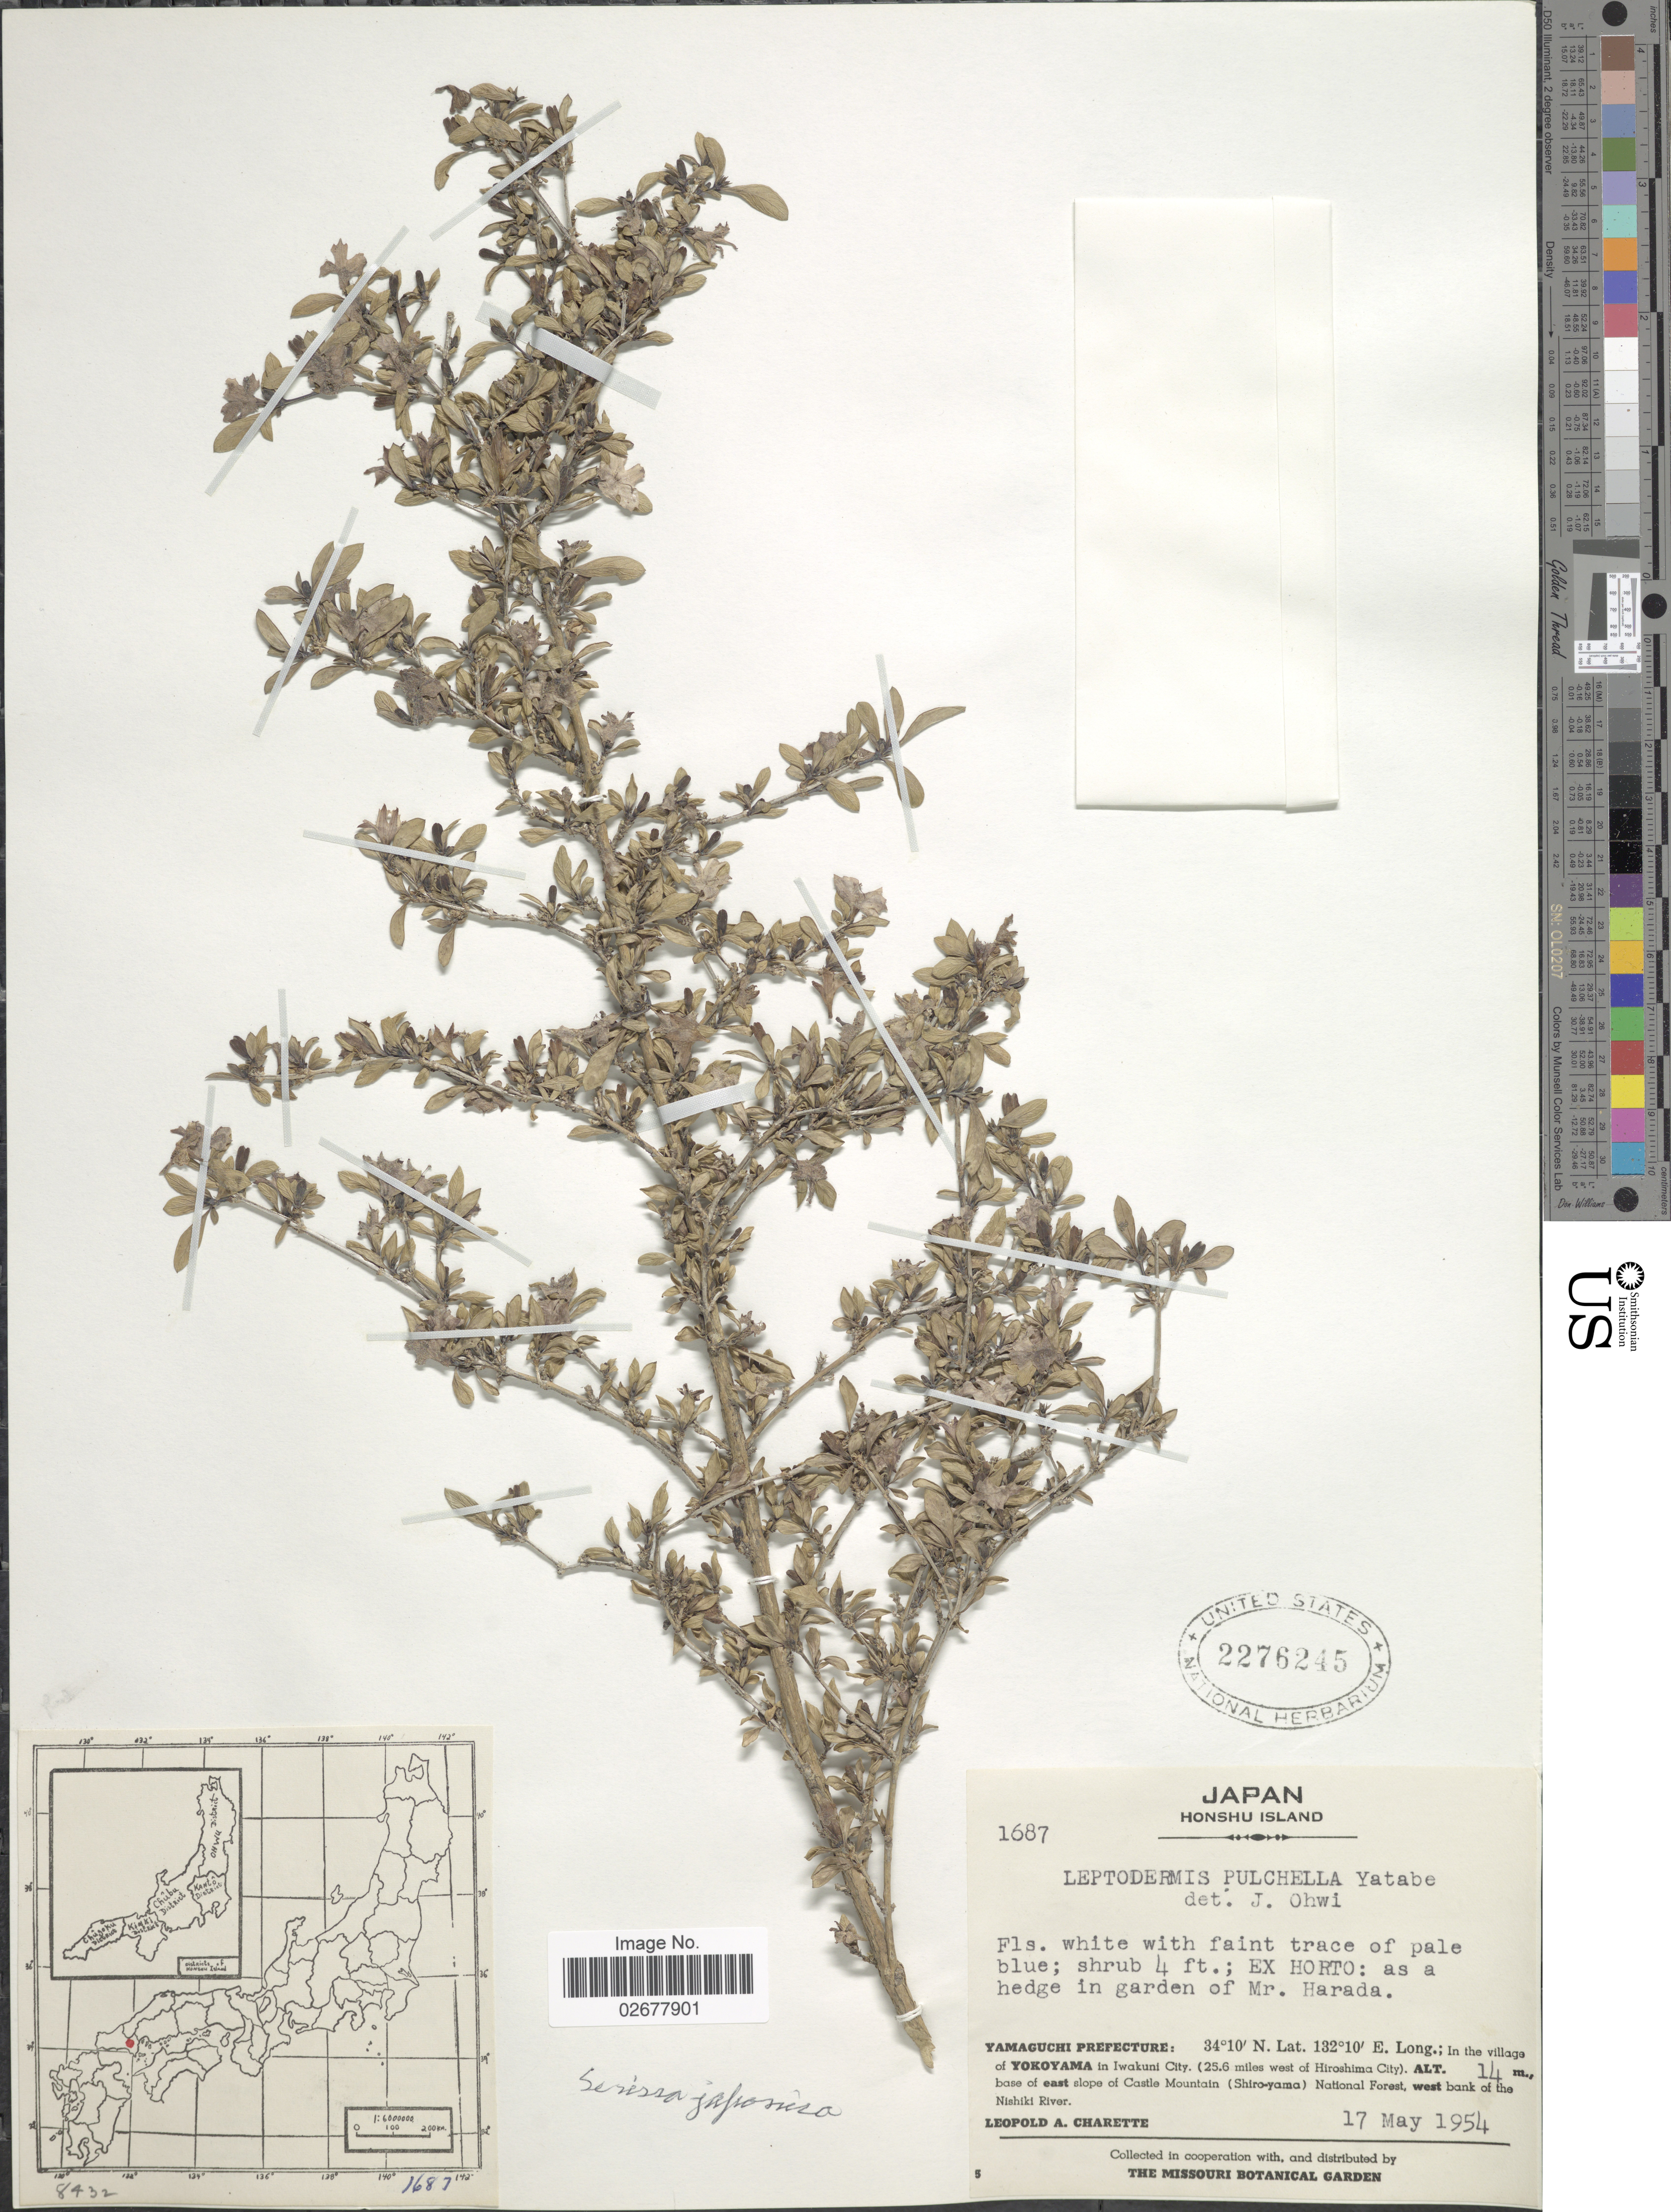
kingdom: Plantae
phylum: Tracheophyta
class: Magnoliopsida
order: Gentianales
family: Rubiaceae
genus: Serissa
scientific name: Serissa japonica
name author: (Thunb.) Thunb.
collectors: L. A. Charette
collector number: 1687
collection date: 1954-05-17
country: Japan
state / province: Yamaguti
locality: Yamaguchi Prefecture: In the village of Yokoyama in Iwakuni City. (25.6 miles west of Hiroshima City) base of east slope of Castle Mountain (Shiro-yama) national Forest, west bank of the Nishiki River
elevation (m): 14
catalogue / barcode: US 2276245